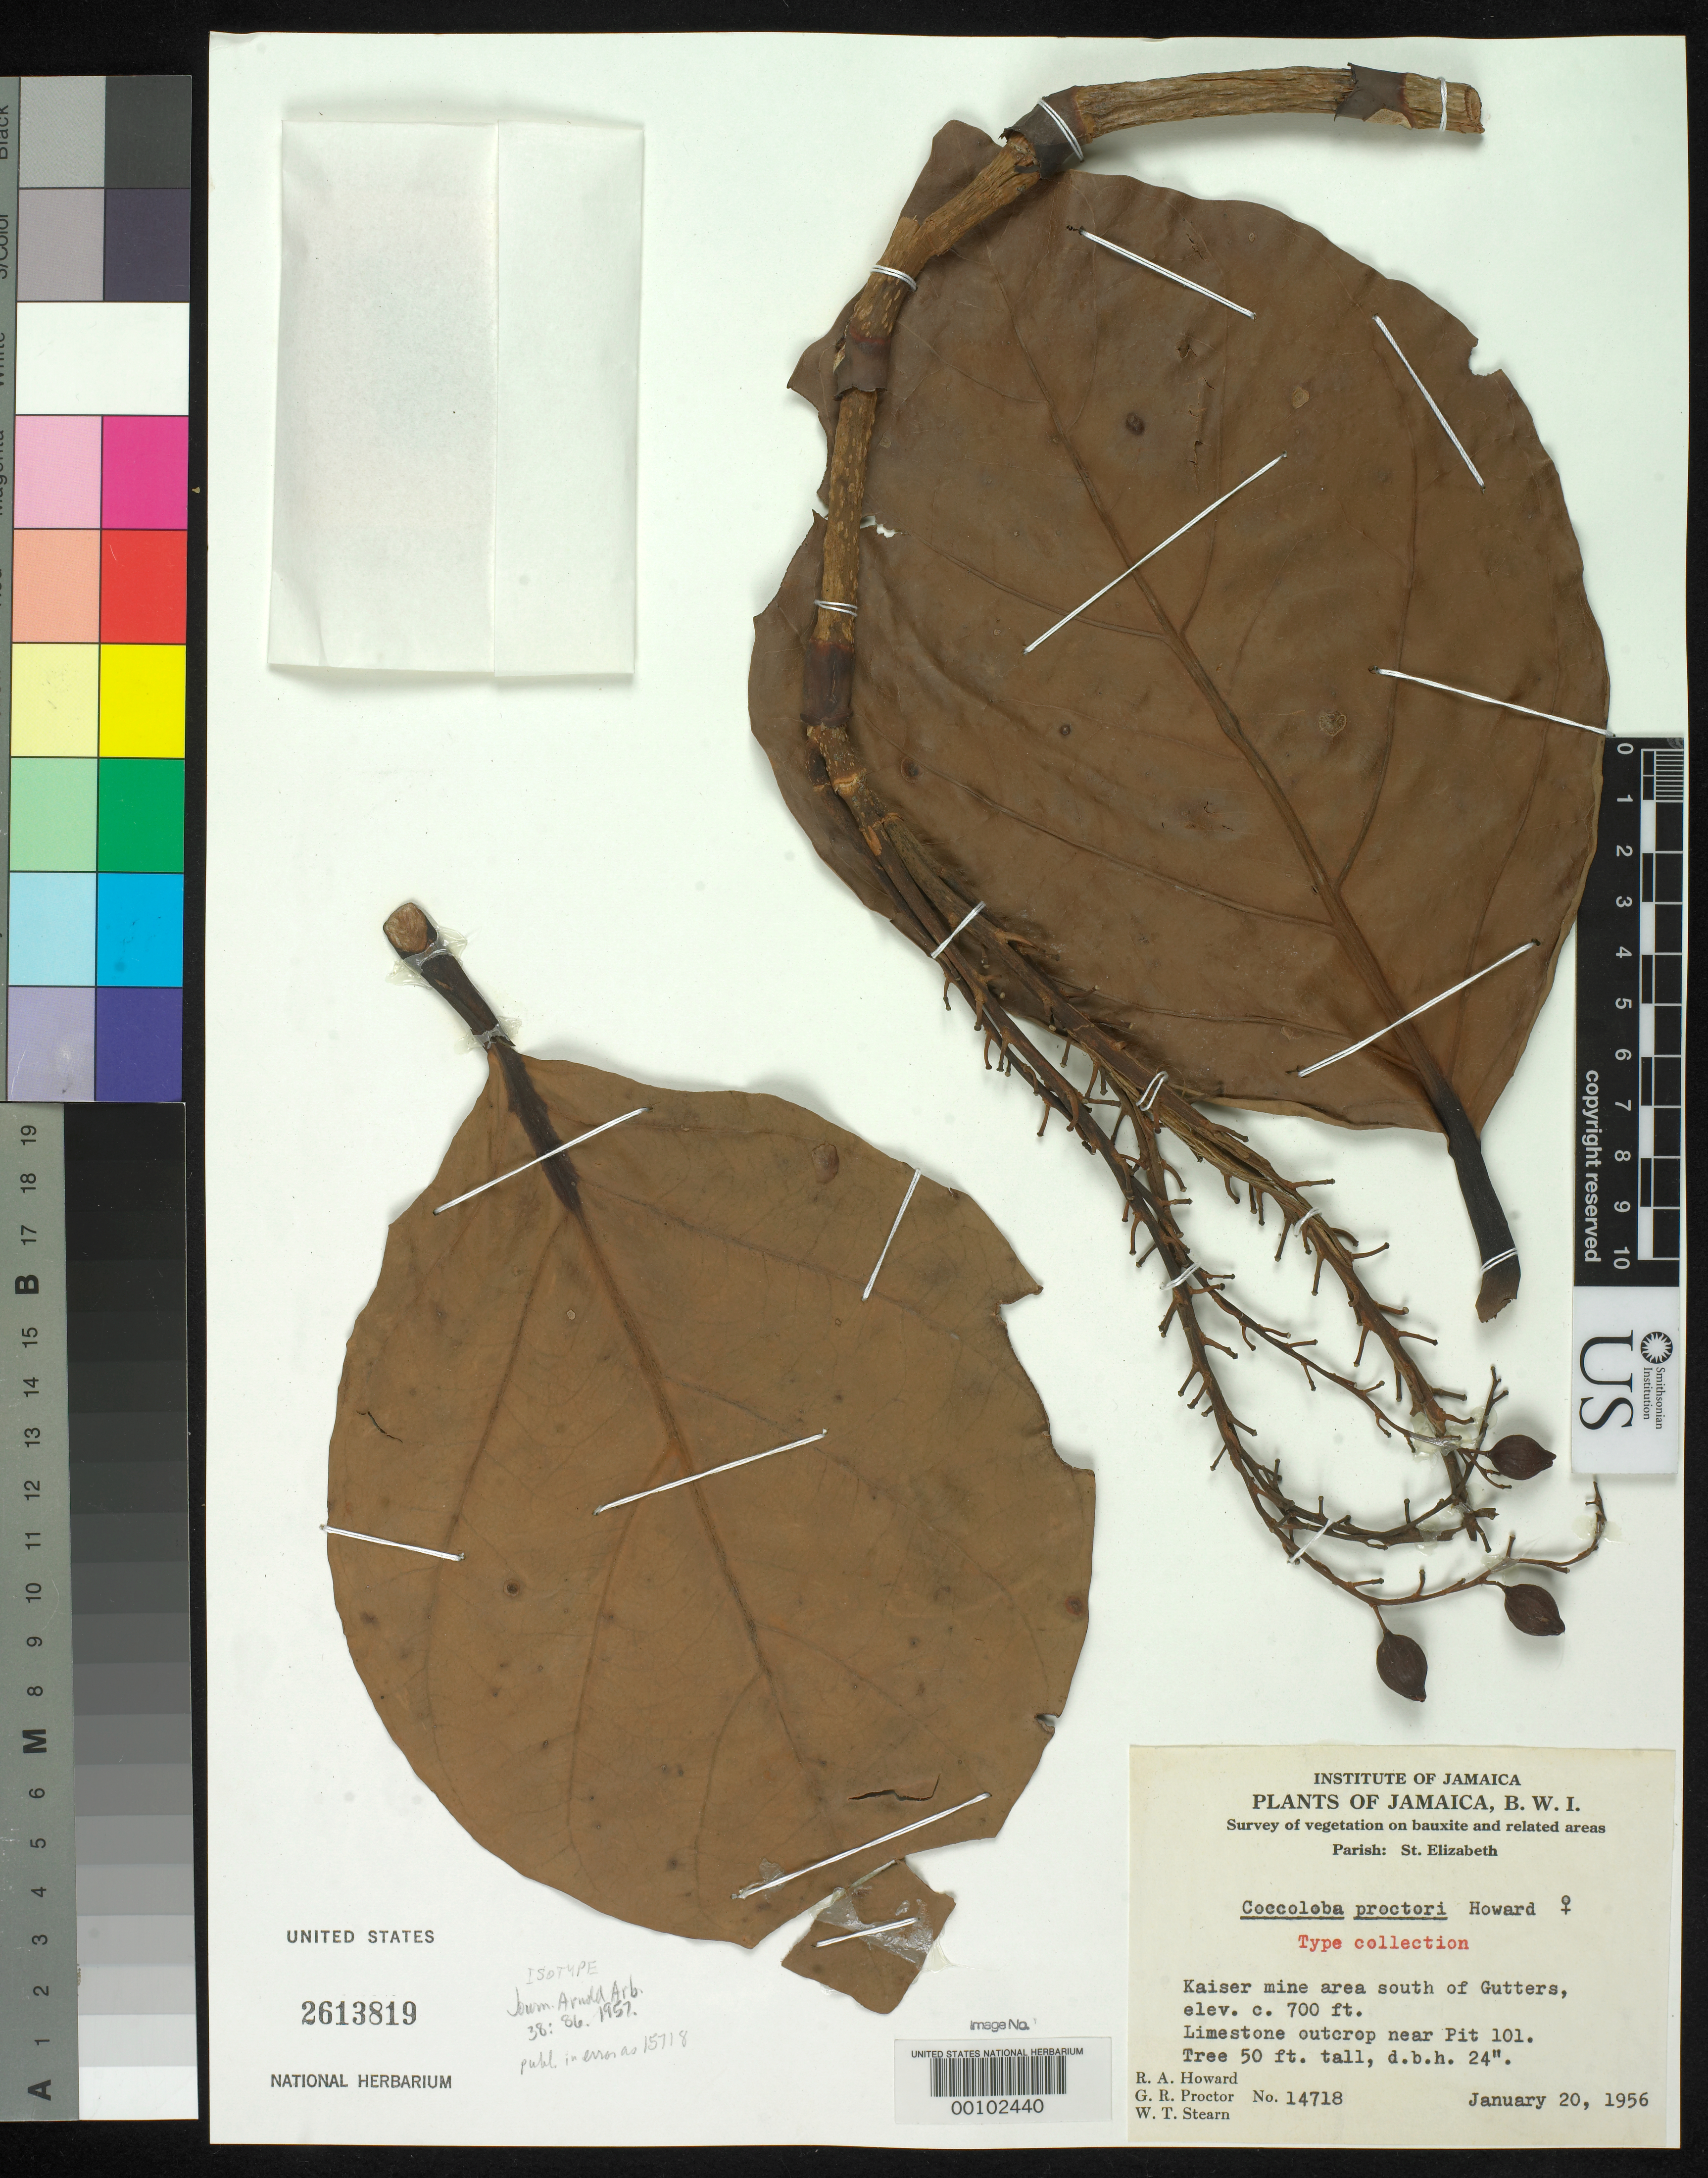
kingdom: Plantae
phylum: Tracheophyta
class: Magnoliopsida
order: Caryophyllales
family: Polygonaceae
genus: Coccoloba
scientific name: Coccoloba proctorii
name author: R.A. Howard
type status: Isotype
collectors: R. A. Howard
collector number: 14718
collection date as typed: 20 Jan 1956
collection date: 1956-01-20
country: Jamaica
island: Greater Antilles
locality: Kaiser mine area south of Gutters.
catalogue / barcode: US 2613819